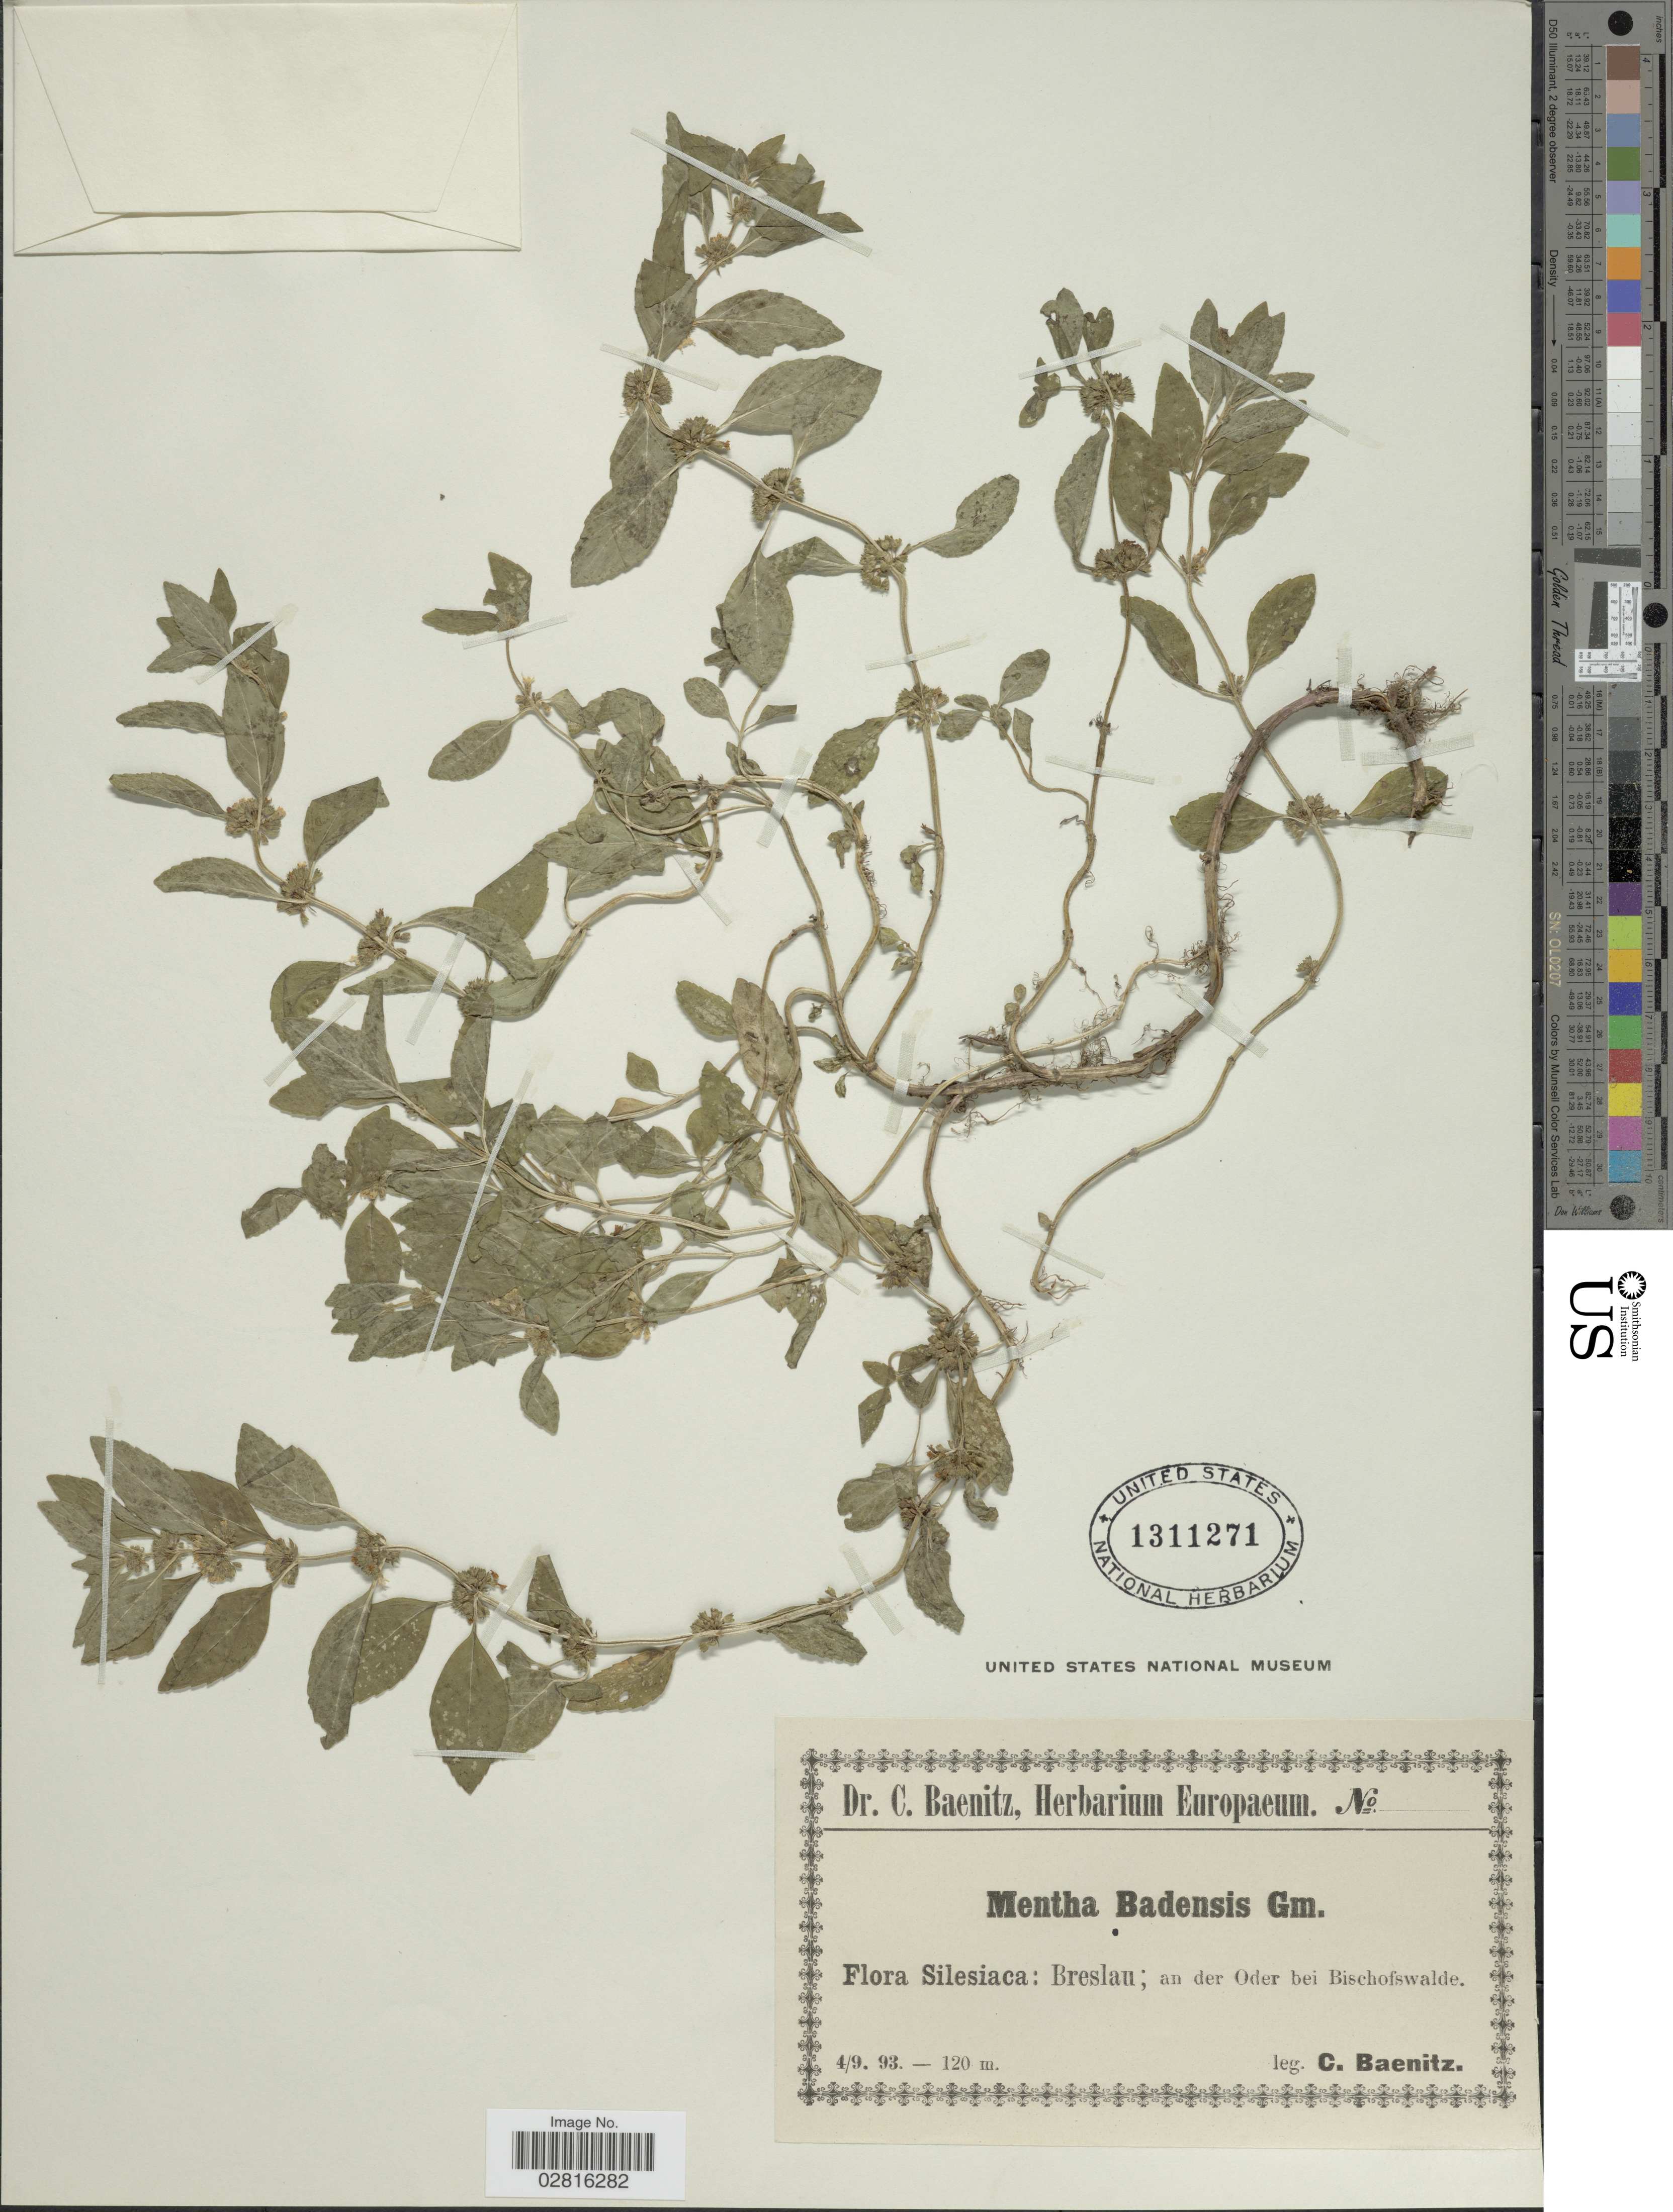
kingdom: Plantae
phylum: Tracheophyta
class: Magnoliopsida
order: Lamiales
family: Lamiaceae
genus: Mentha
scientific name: Mentha arvensis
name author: L.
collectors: C. G. Baenitz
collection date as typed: Transcribed d/m/y: 4/9/93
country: Poland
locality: Silesiaca: Breslau; an der Oder bei Bischofswalde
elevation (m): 120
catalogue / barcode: US 1311271